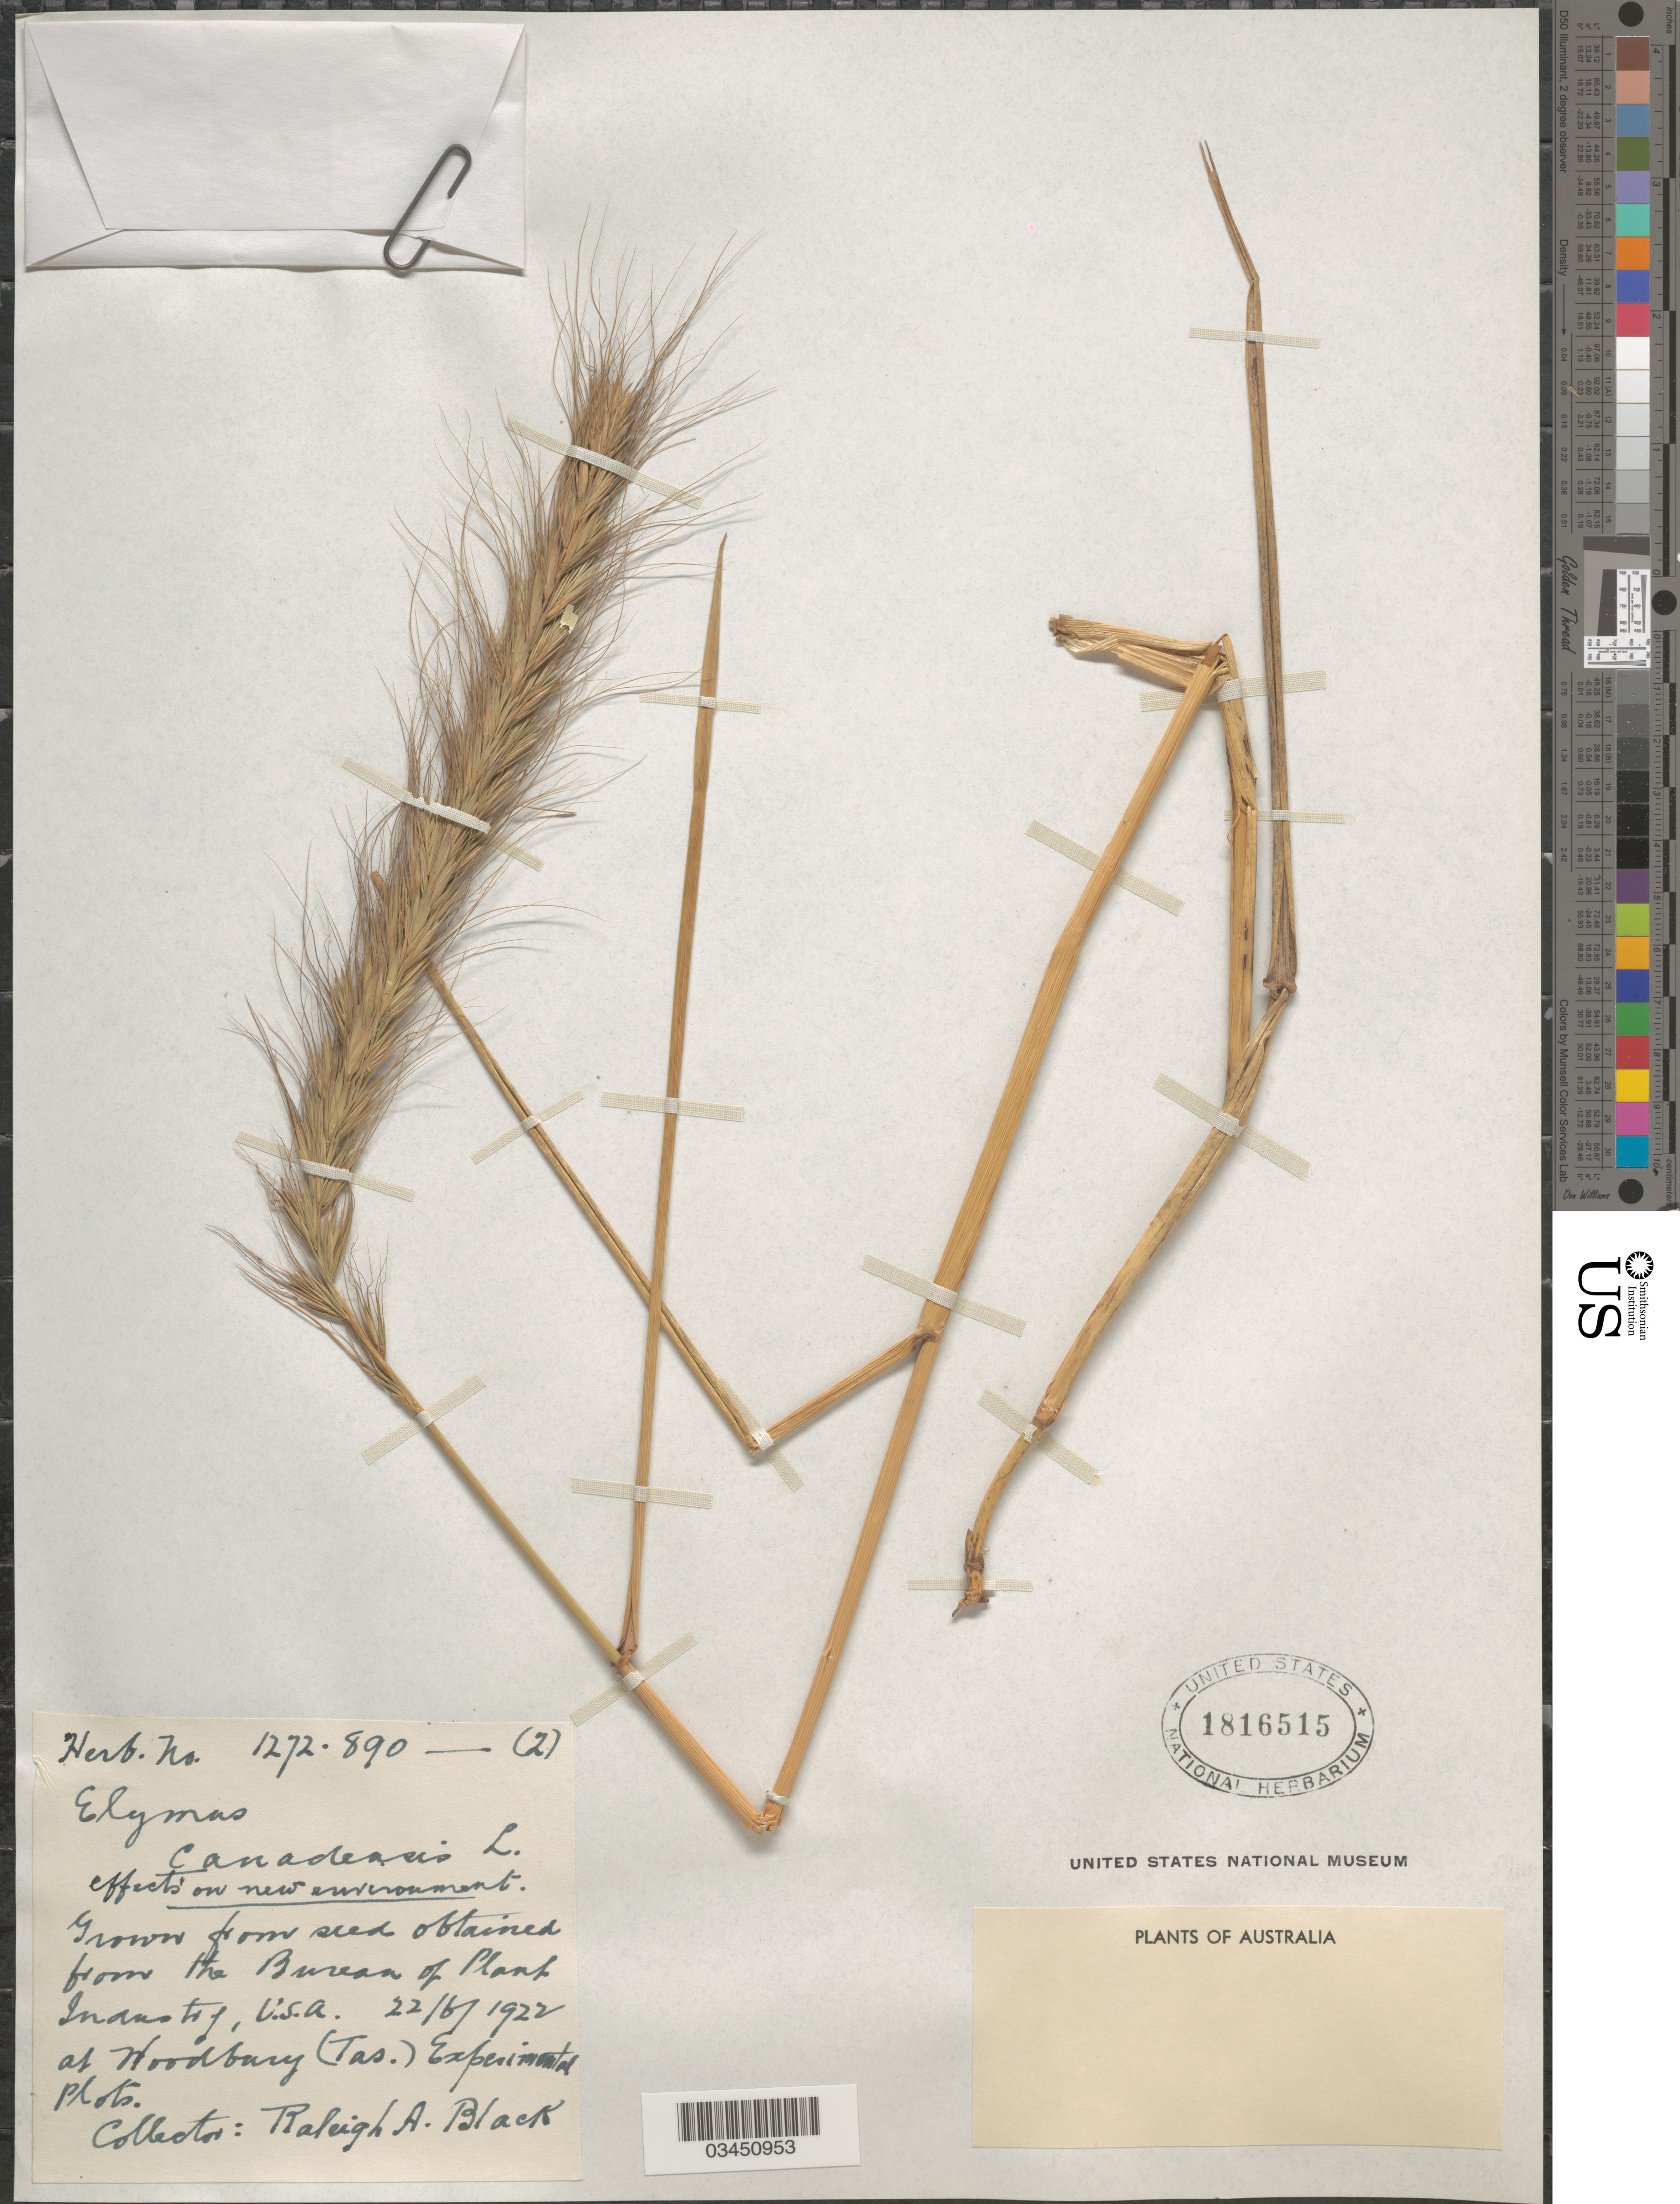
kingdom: Plantae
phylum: Tracheophyta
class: Liliopsida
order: Poales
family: Poaceae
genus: Elymus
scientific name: Elymus canadensis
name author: L.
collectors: R. A. Black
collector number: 1272-890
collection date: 1922-06-22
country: Australia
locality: The Bureau of Plant Industry, U. S. A. at Woodsbury (Tas.). Experimental Plots.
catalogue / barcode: US 1816515